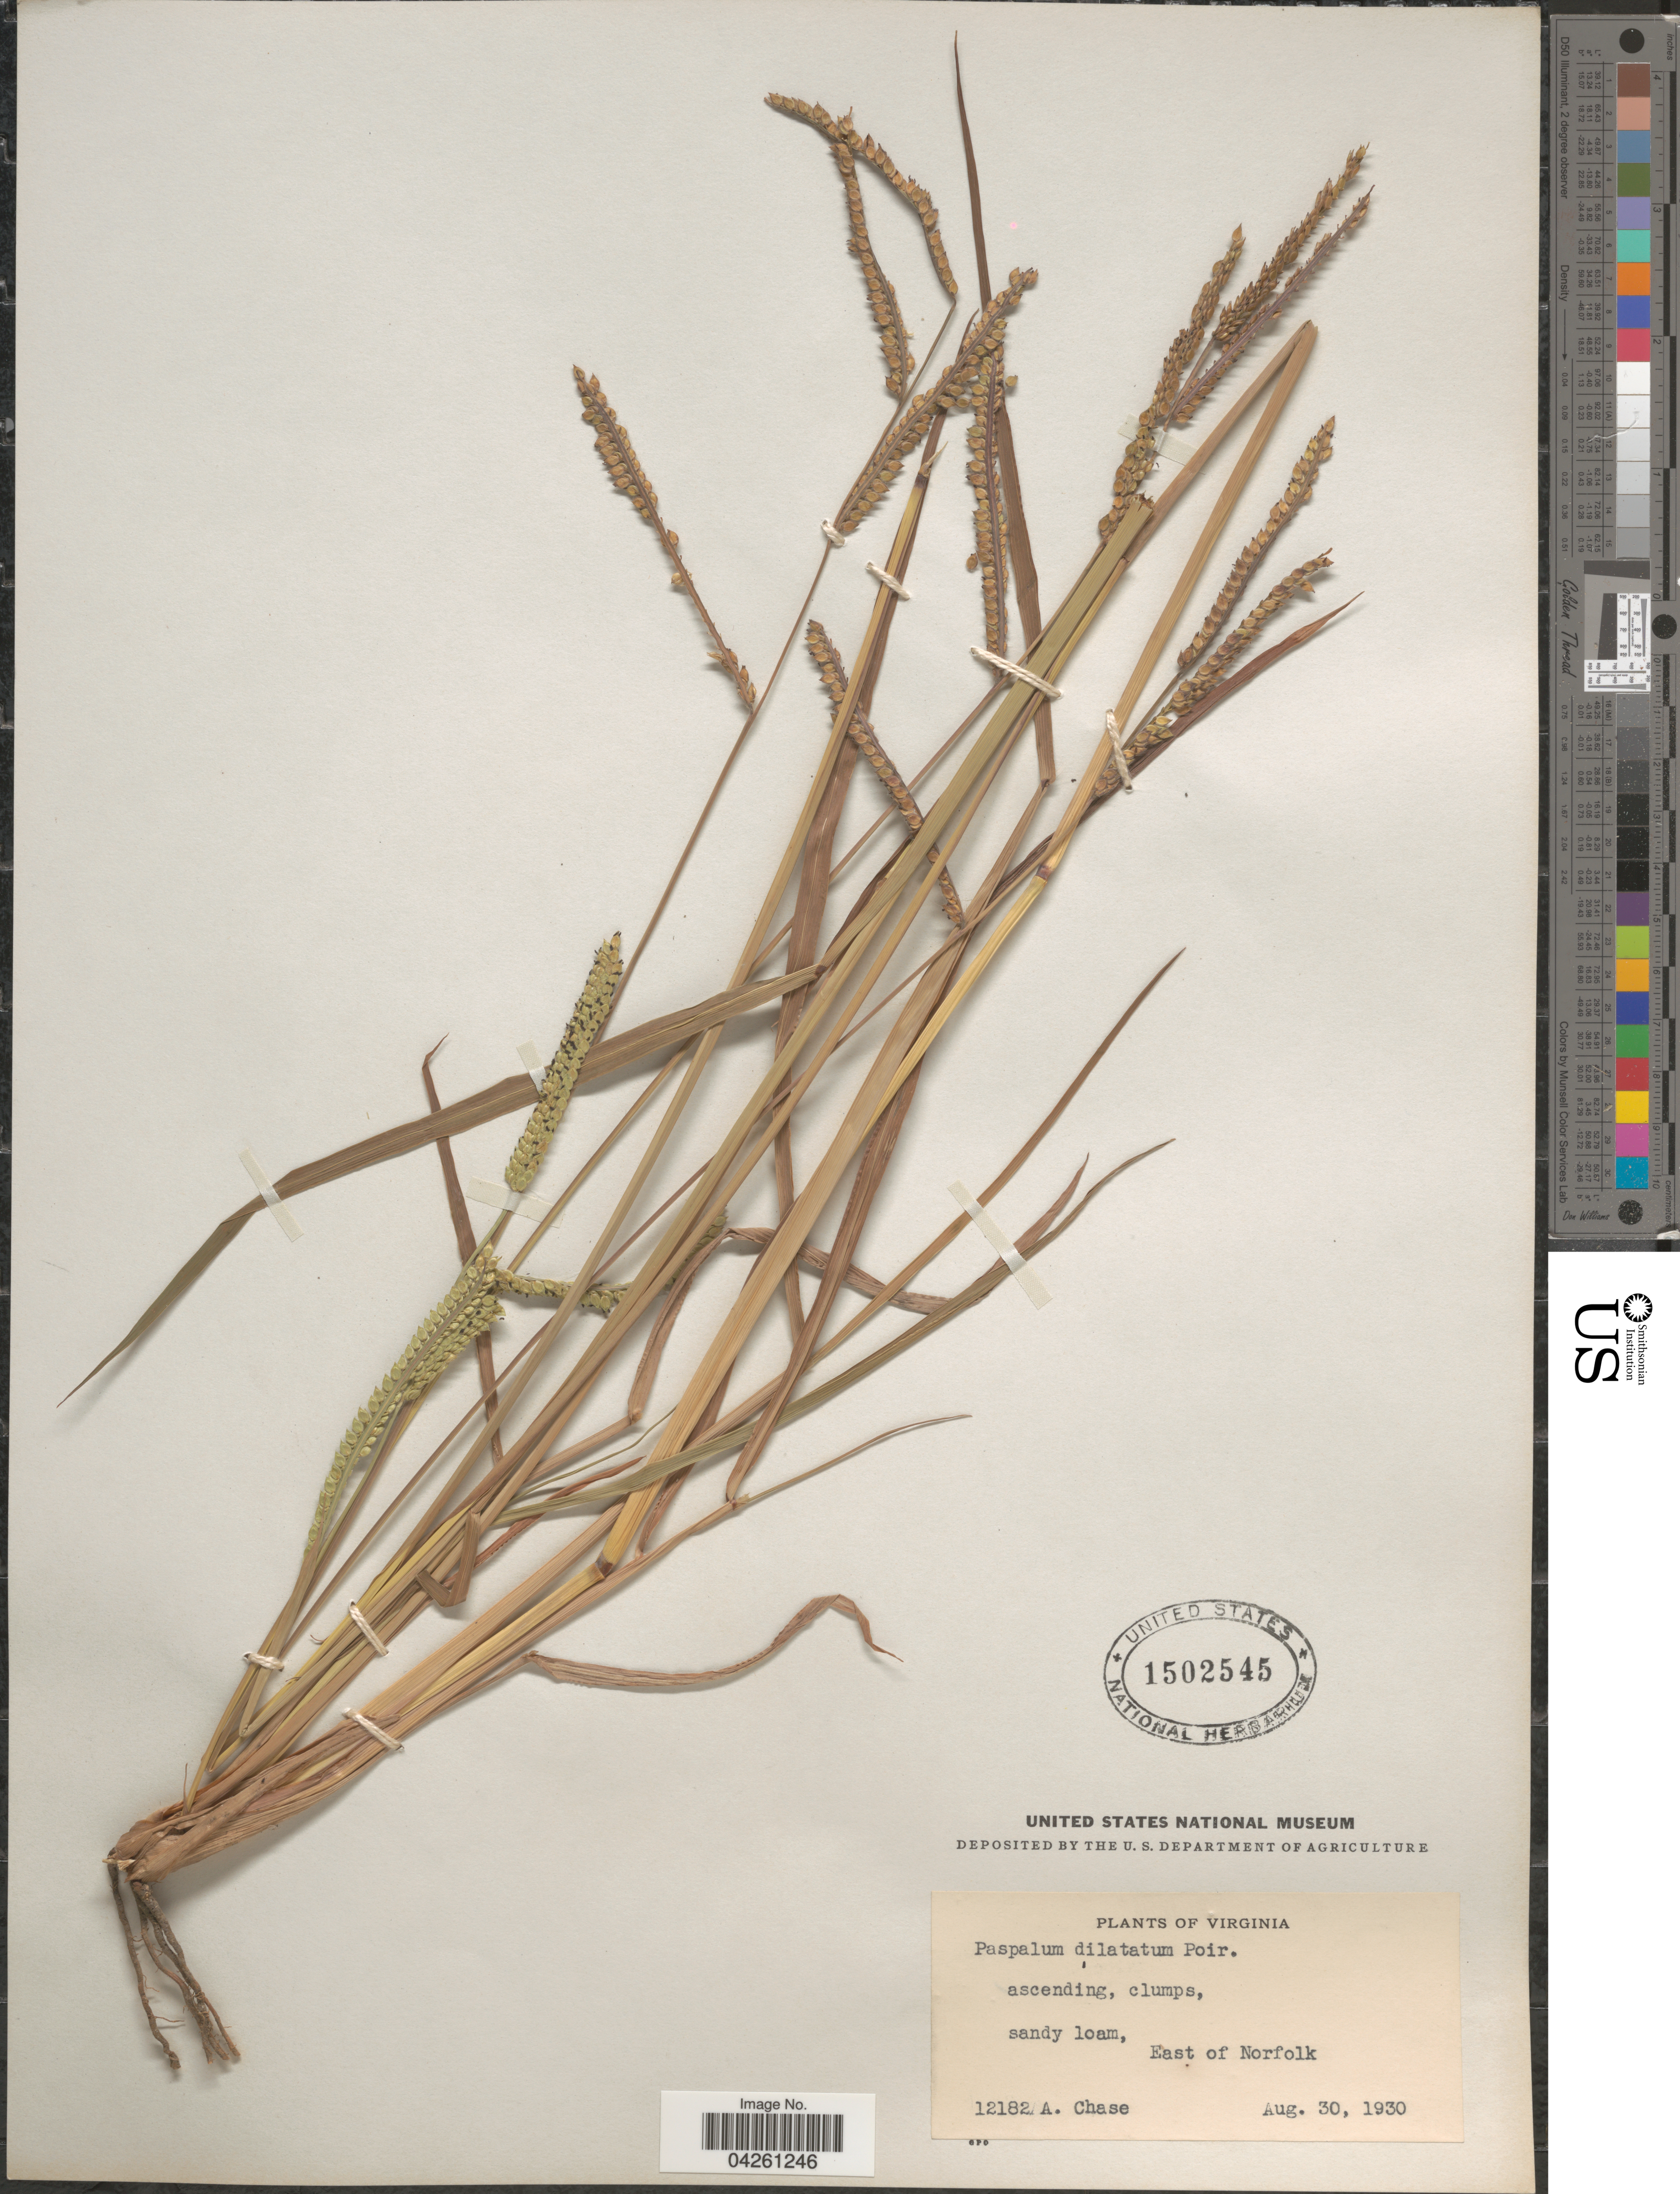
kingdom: Plantae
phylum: Tracheophyta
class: Liliopsida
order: Poales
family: Poaceae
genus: Paspalum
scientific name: Paspalum dilatatum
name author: Poir.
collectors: A. Chase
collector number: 12182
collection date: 1930-08-30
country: United States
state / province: Virginia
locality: East of Norfolk.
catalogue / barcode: US 1502545